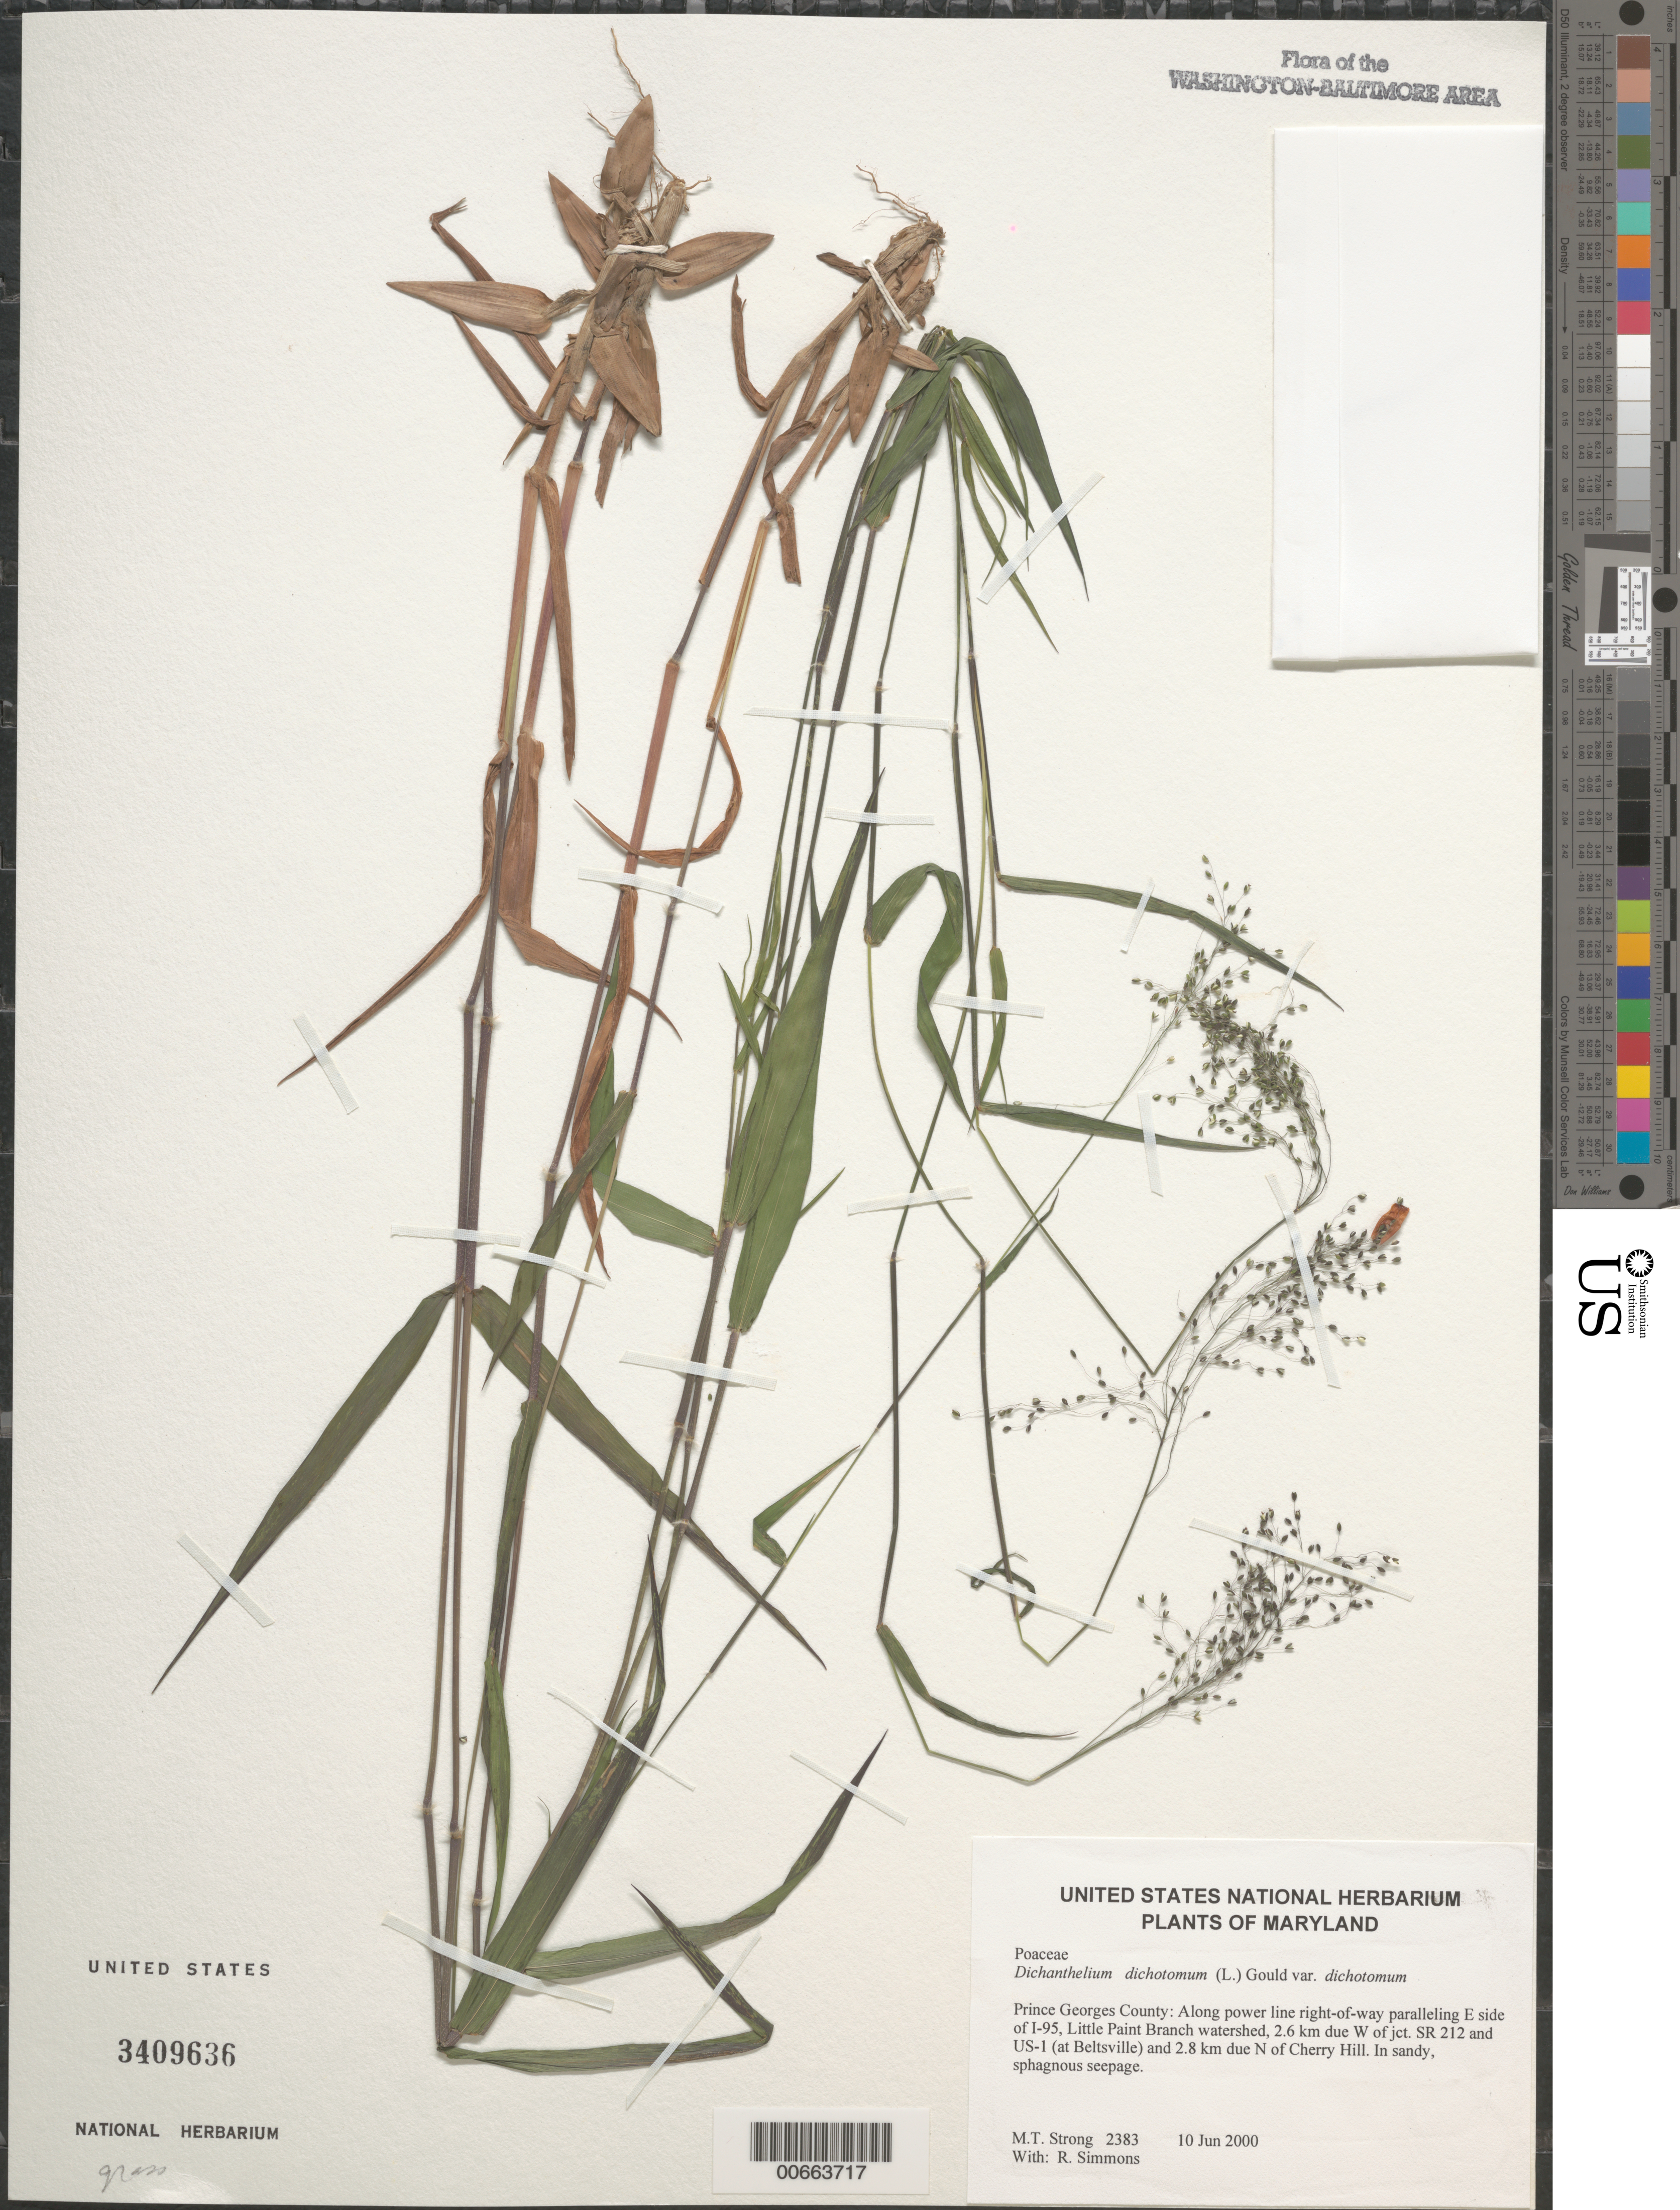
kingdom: Plantae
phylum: Tracheophyta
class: Liliopsida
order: Poales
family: Poaceae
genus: Dichanthelium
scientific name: Dichanthelium dichotomum var. dichotomum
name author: (L.) Gould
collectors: M. T. Strong & R. Simmons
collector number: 2383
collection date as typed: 10 Jun 2000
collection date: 2000-06-10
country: United States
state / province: Maryland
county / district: Prince George's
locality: Along power line right-of-way paralleling E side of I-95, Little Paint Branch watershed, 2.6 km due W of jct. SR 212 and US-1 (at Beltsville) and 2.8 km due N of Cherry Hill.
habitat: In sandy, sphagnous seepage.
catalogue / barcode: US 3409636